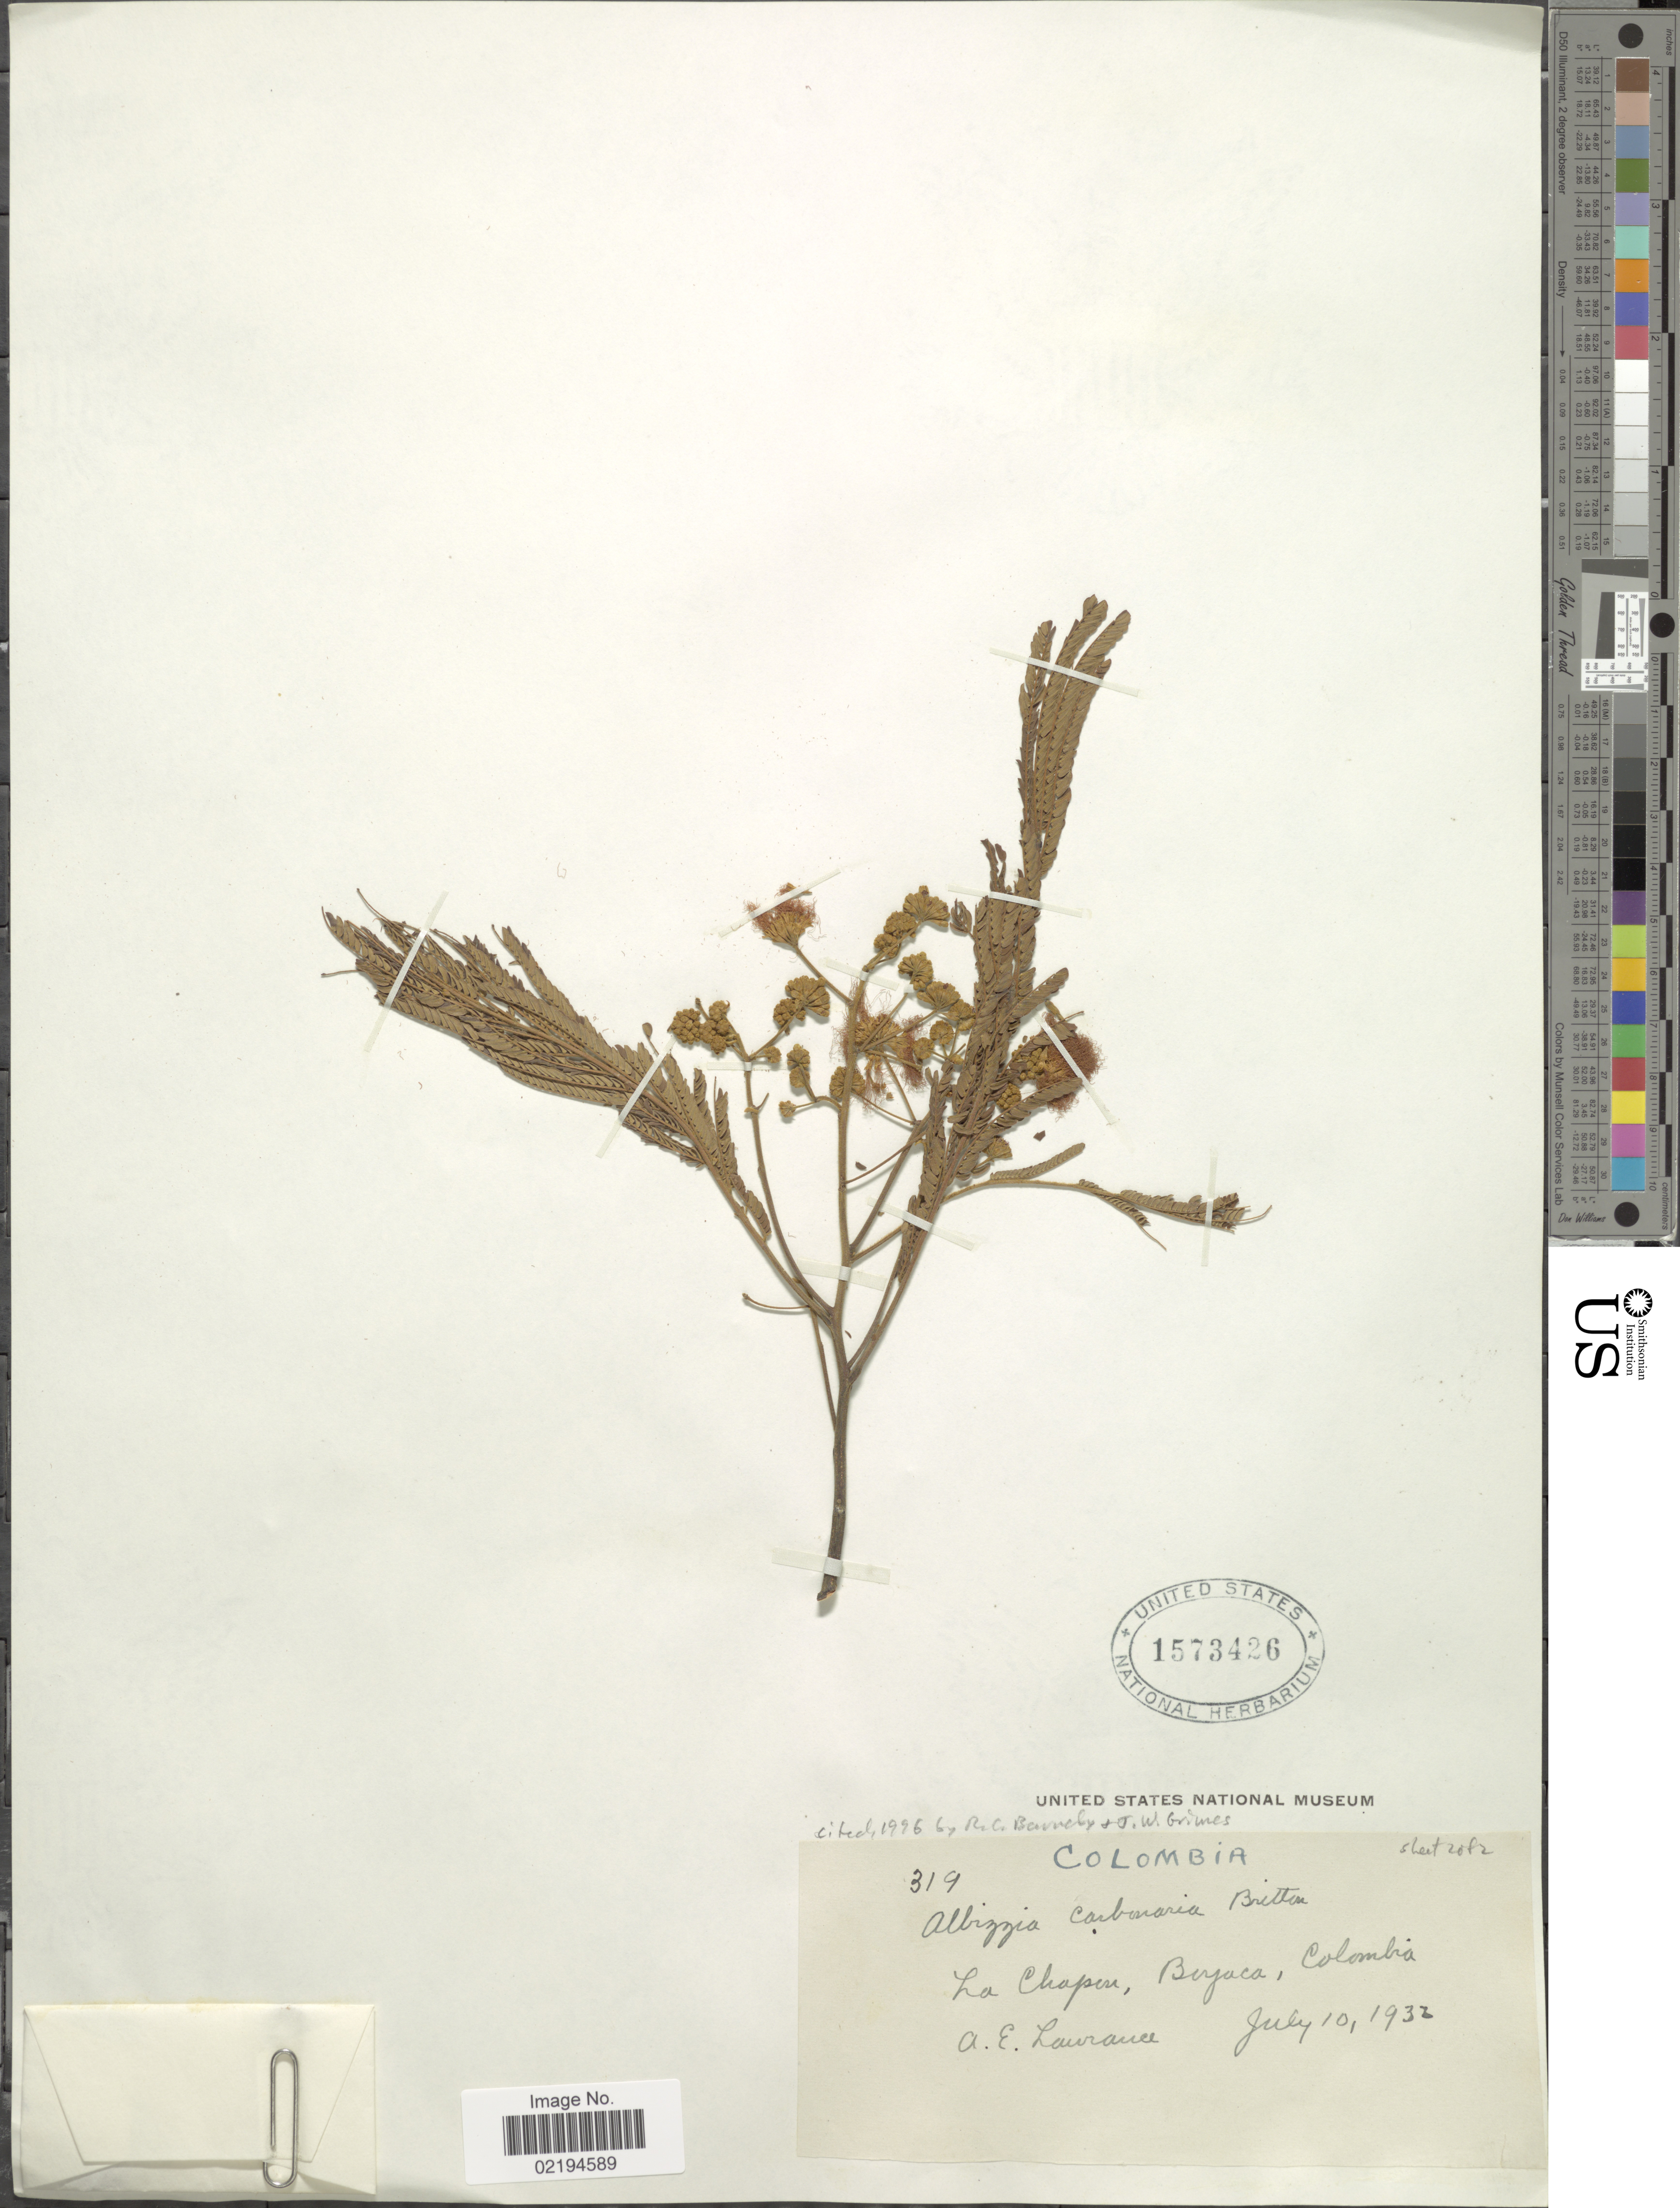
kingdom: Plantae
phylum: Tracheophyta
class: Magnoliopsida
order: Fabales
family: Fabaceae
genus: Pseudosamanea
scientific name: Pseudosamanea carbonaria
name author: (Britton) Koenen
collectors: A. Lawrance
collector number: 319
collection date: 1932-07-10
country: Colombia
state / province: Boyacá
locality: La Chapon.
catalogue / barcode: US 1573426